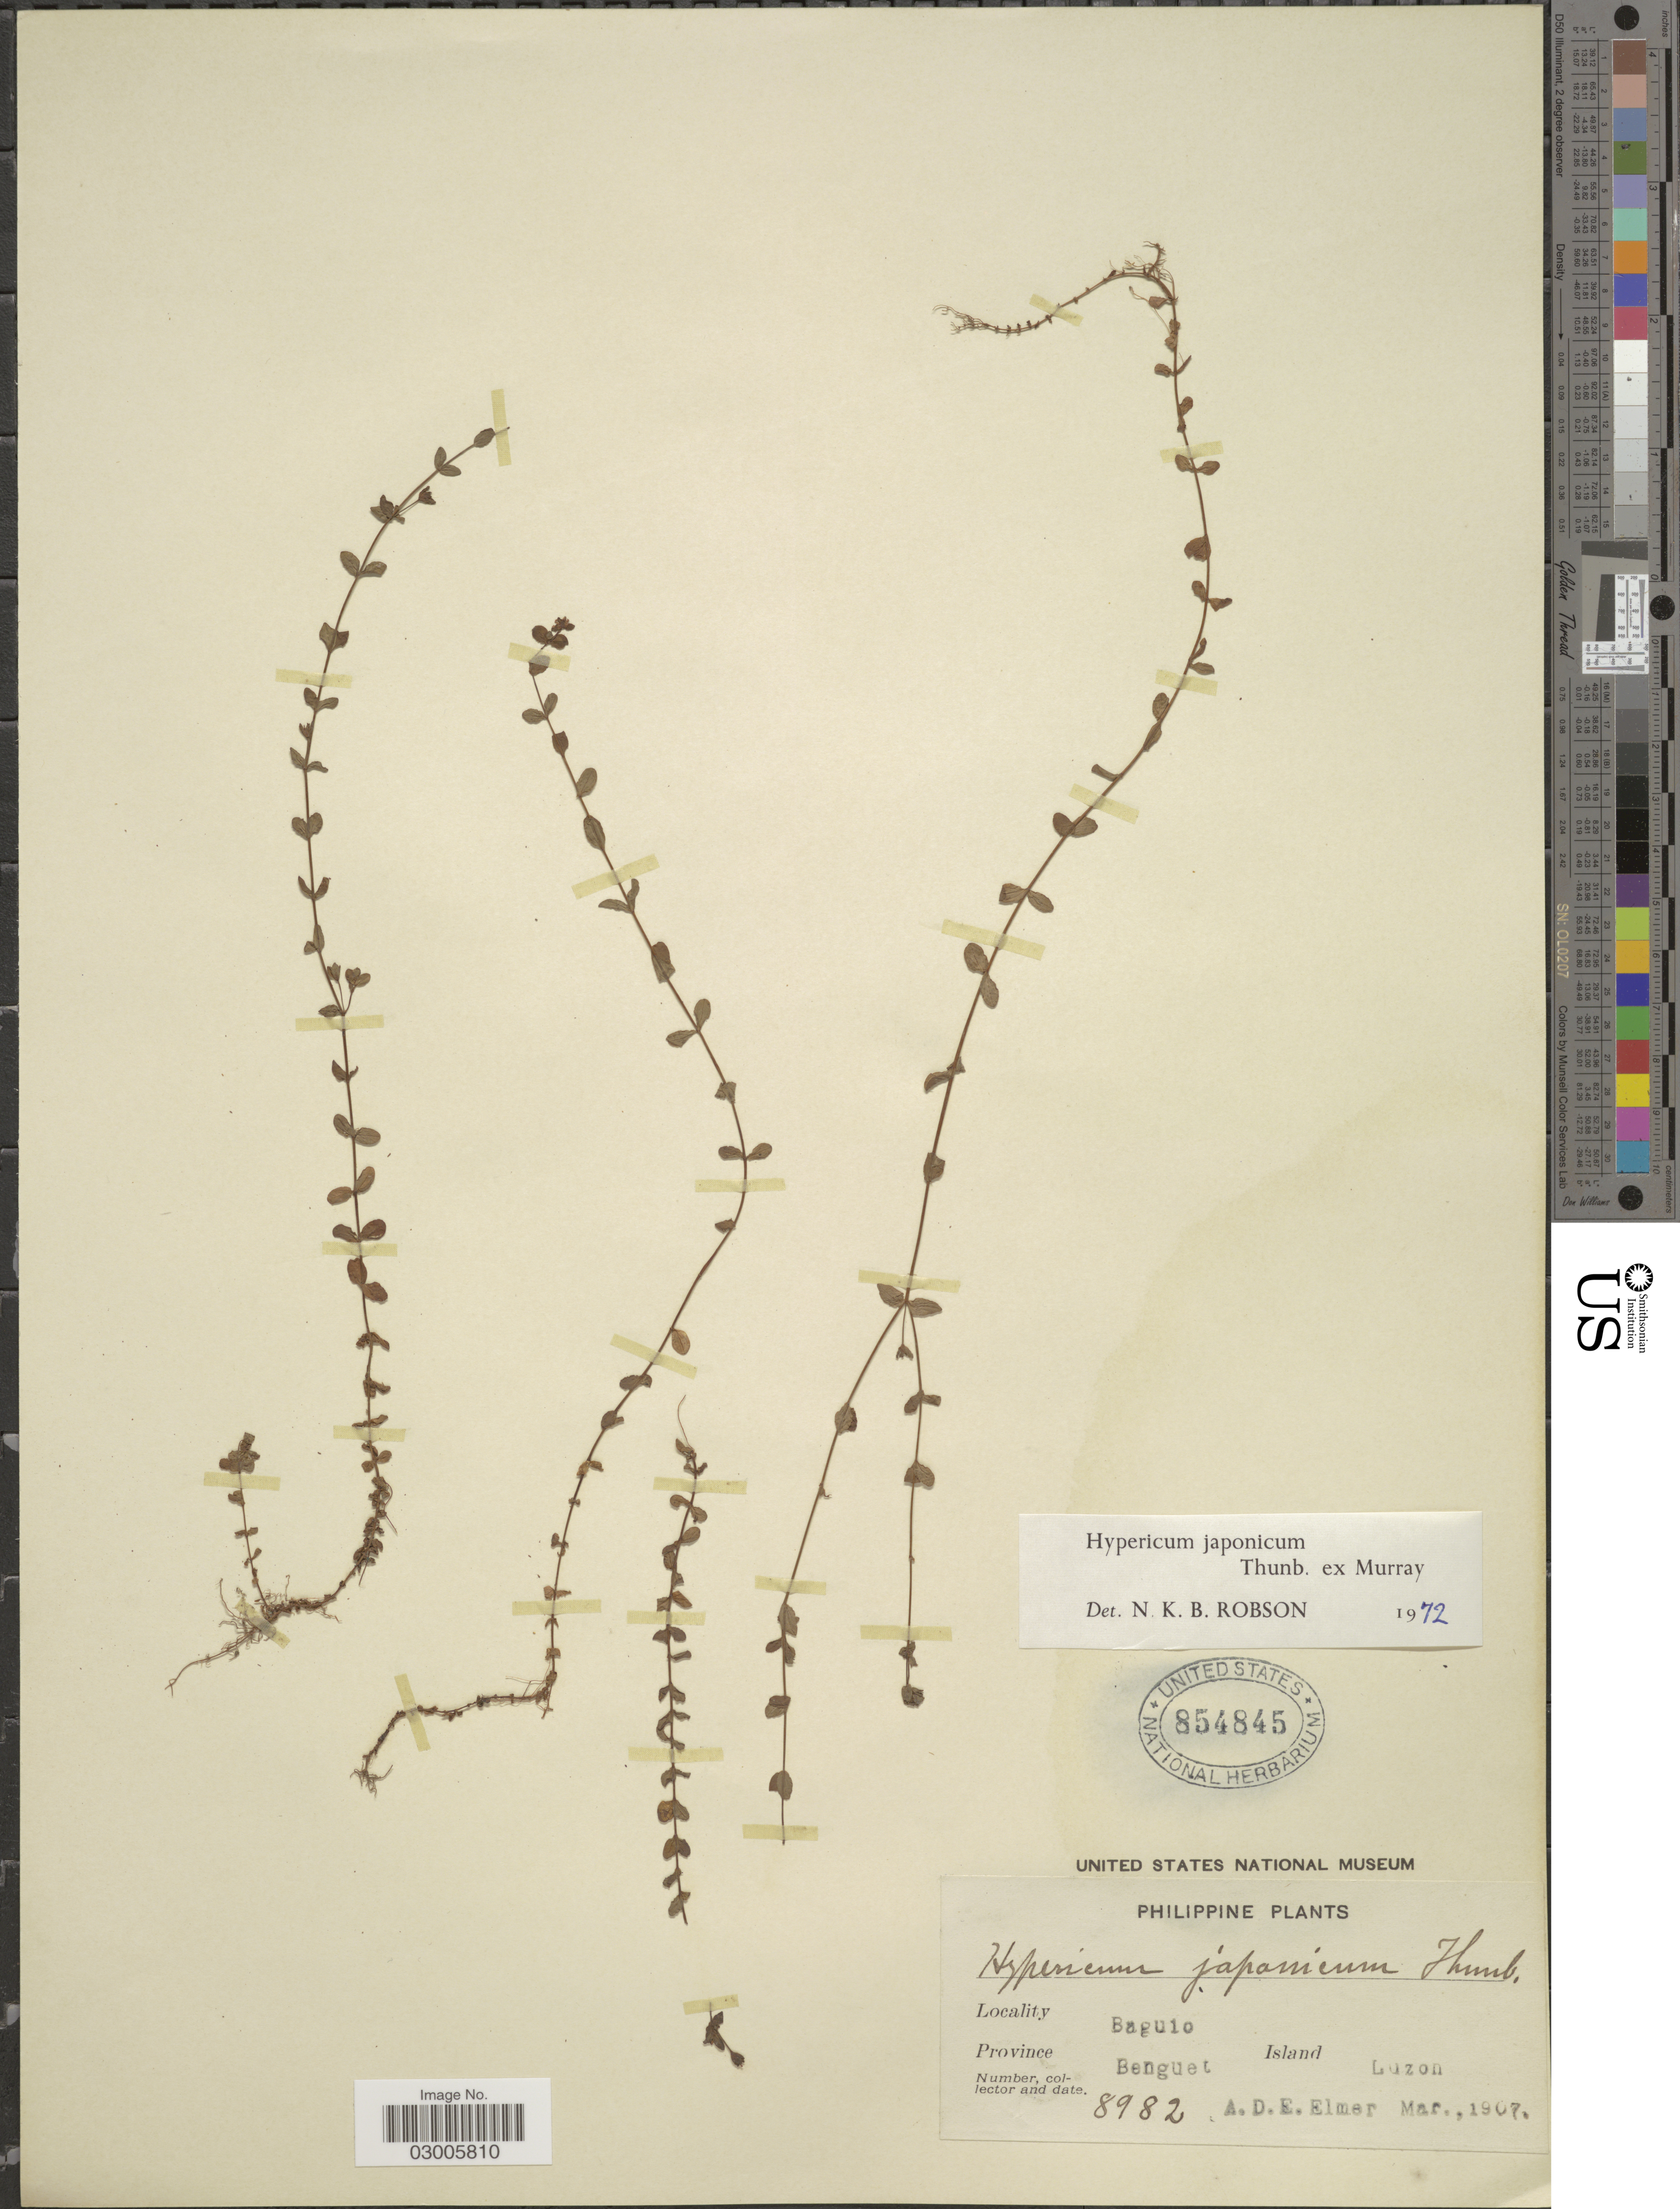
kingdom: Plantae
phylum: Tracheophyta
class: Magnoliopsida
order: Malpighiales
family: Hypericaceae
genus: Hypericum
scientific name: Hypericum japonicum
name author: Thunb.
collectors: A. D. E. Elmer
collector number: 8982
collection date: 1907-03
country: Philippines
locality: Baguio, Province Benguet, Island Luzon.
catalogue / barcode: US 854845